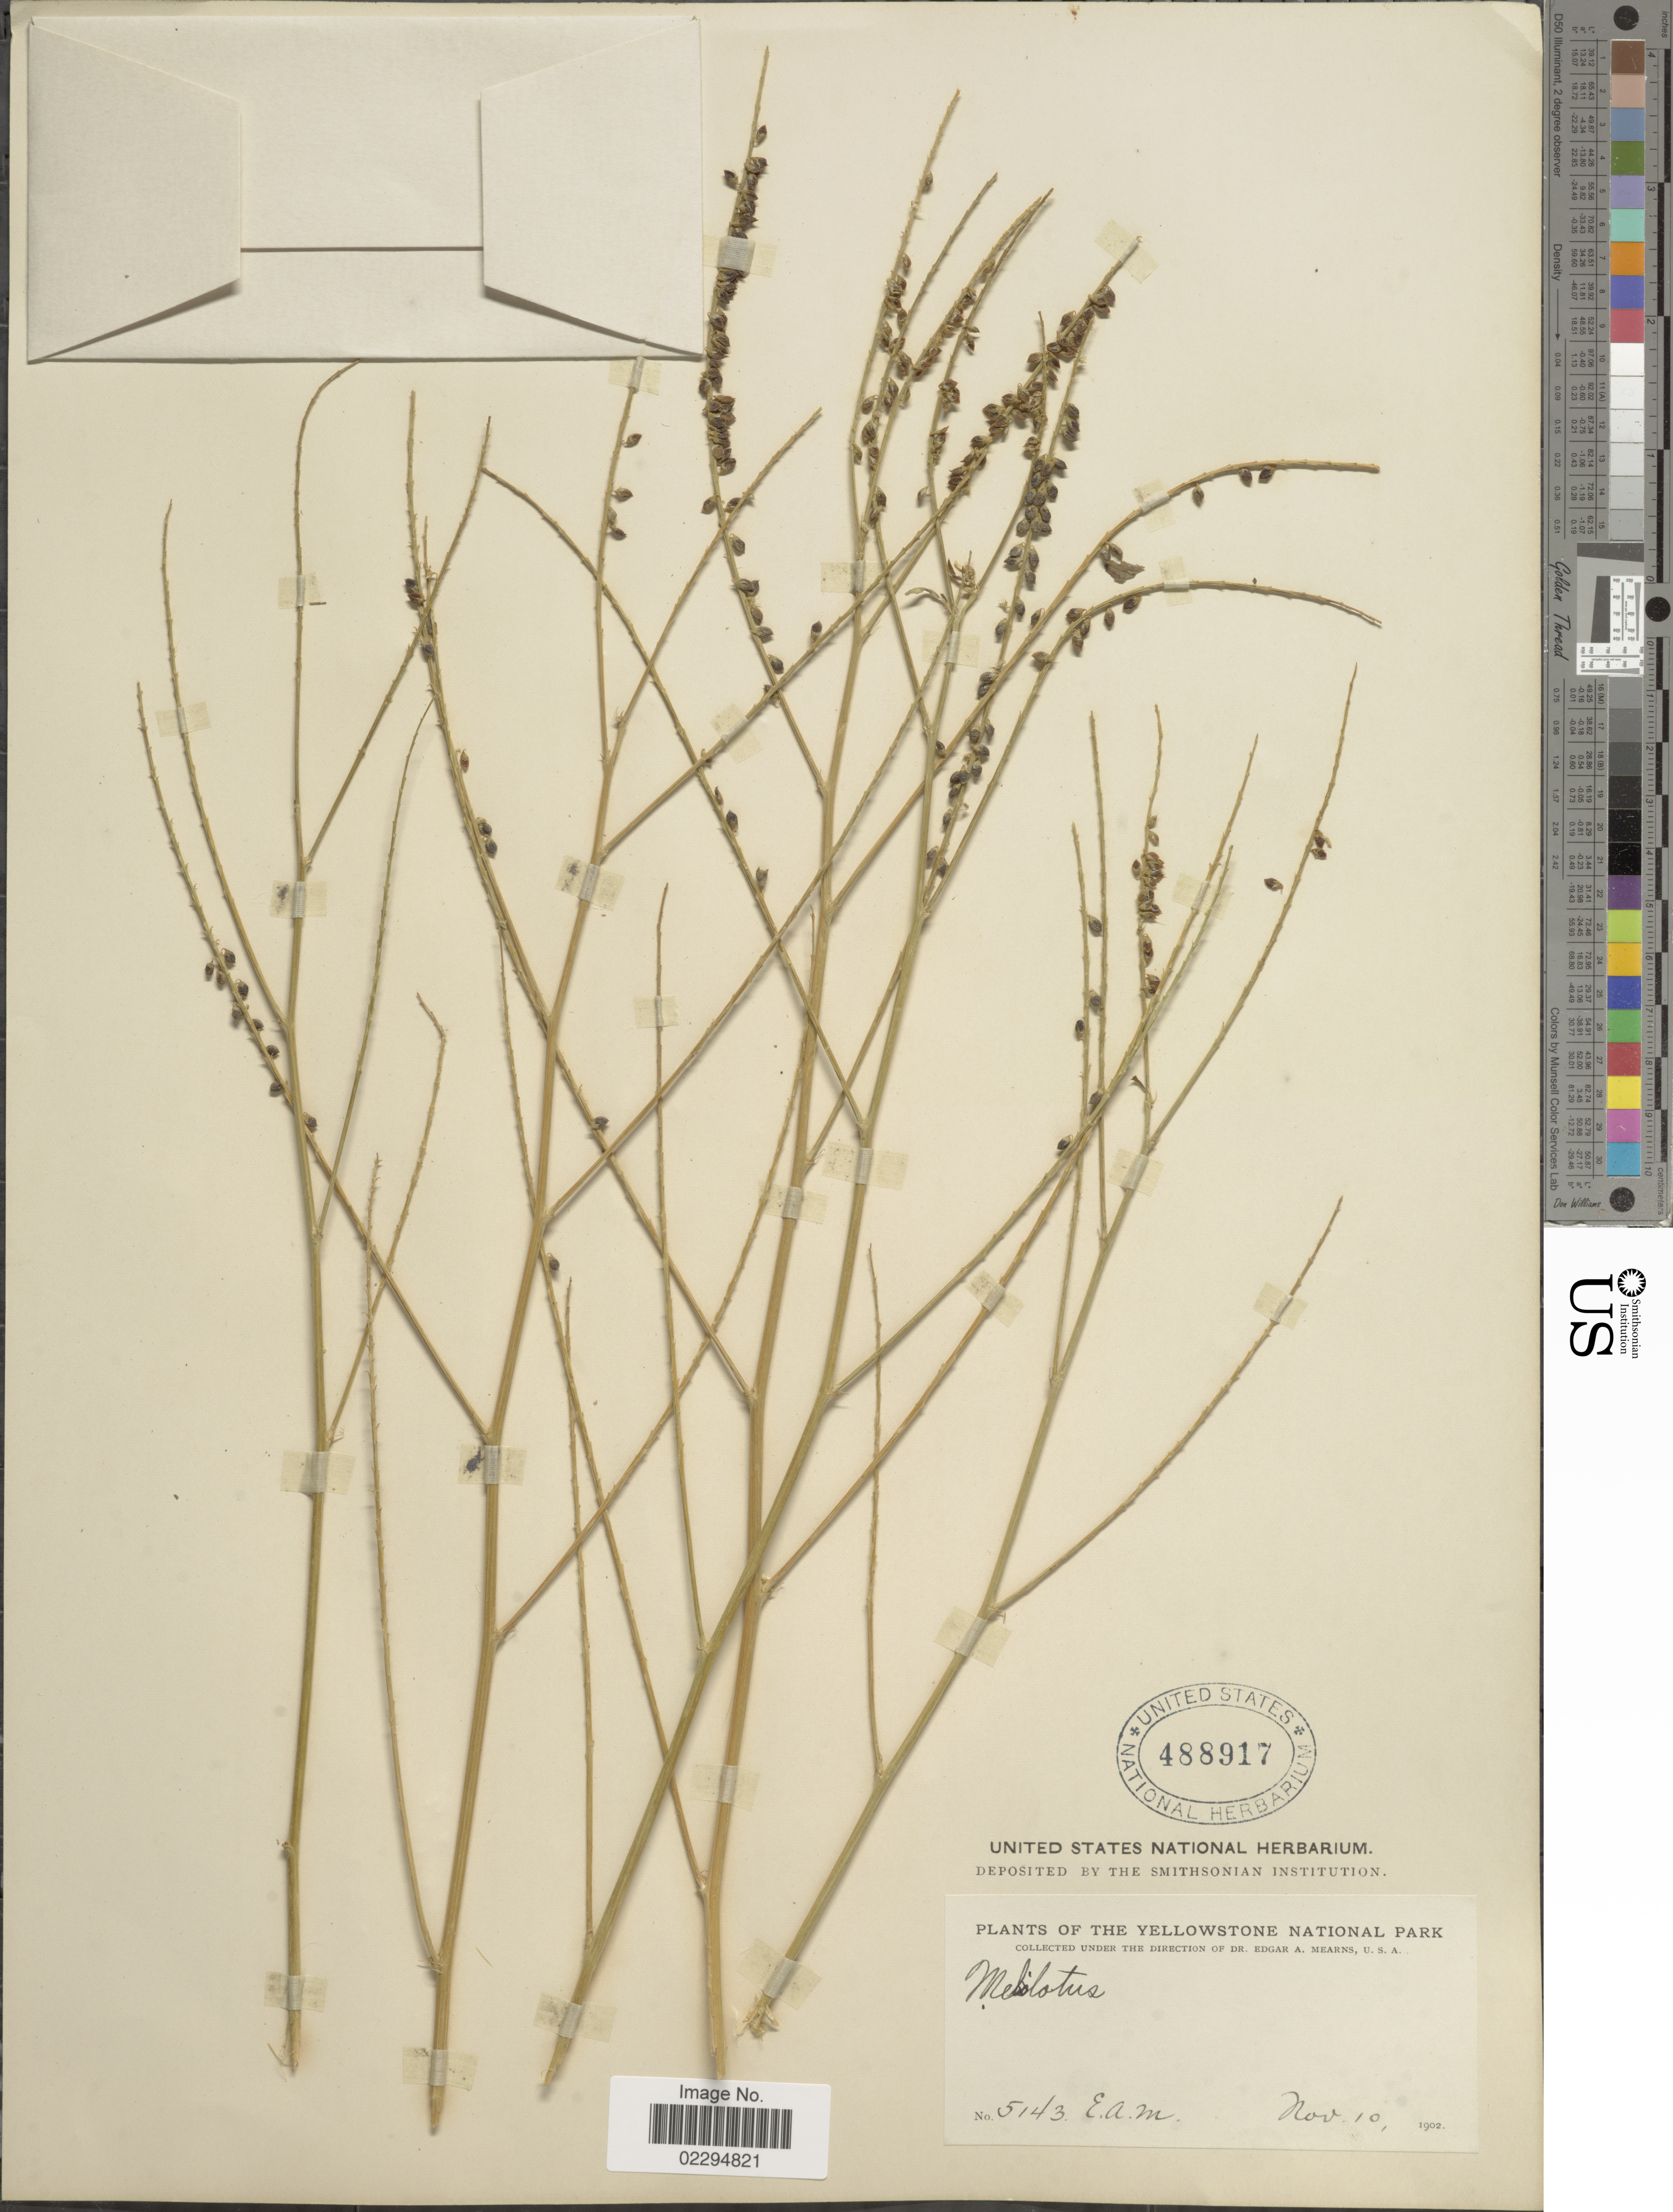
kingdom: Plantae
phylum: Tracheophyta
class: Magnoliopsida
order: Fabales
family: Fabaceae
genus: Melilotus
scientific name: Melilotus officinalis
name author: (L.) Lam.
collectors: E. A. Mearns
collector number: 5143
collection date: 1902-11-10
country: United States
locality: The Yellowstone National Park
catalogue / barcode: US 488917